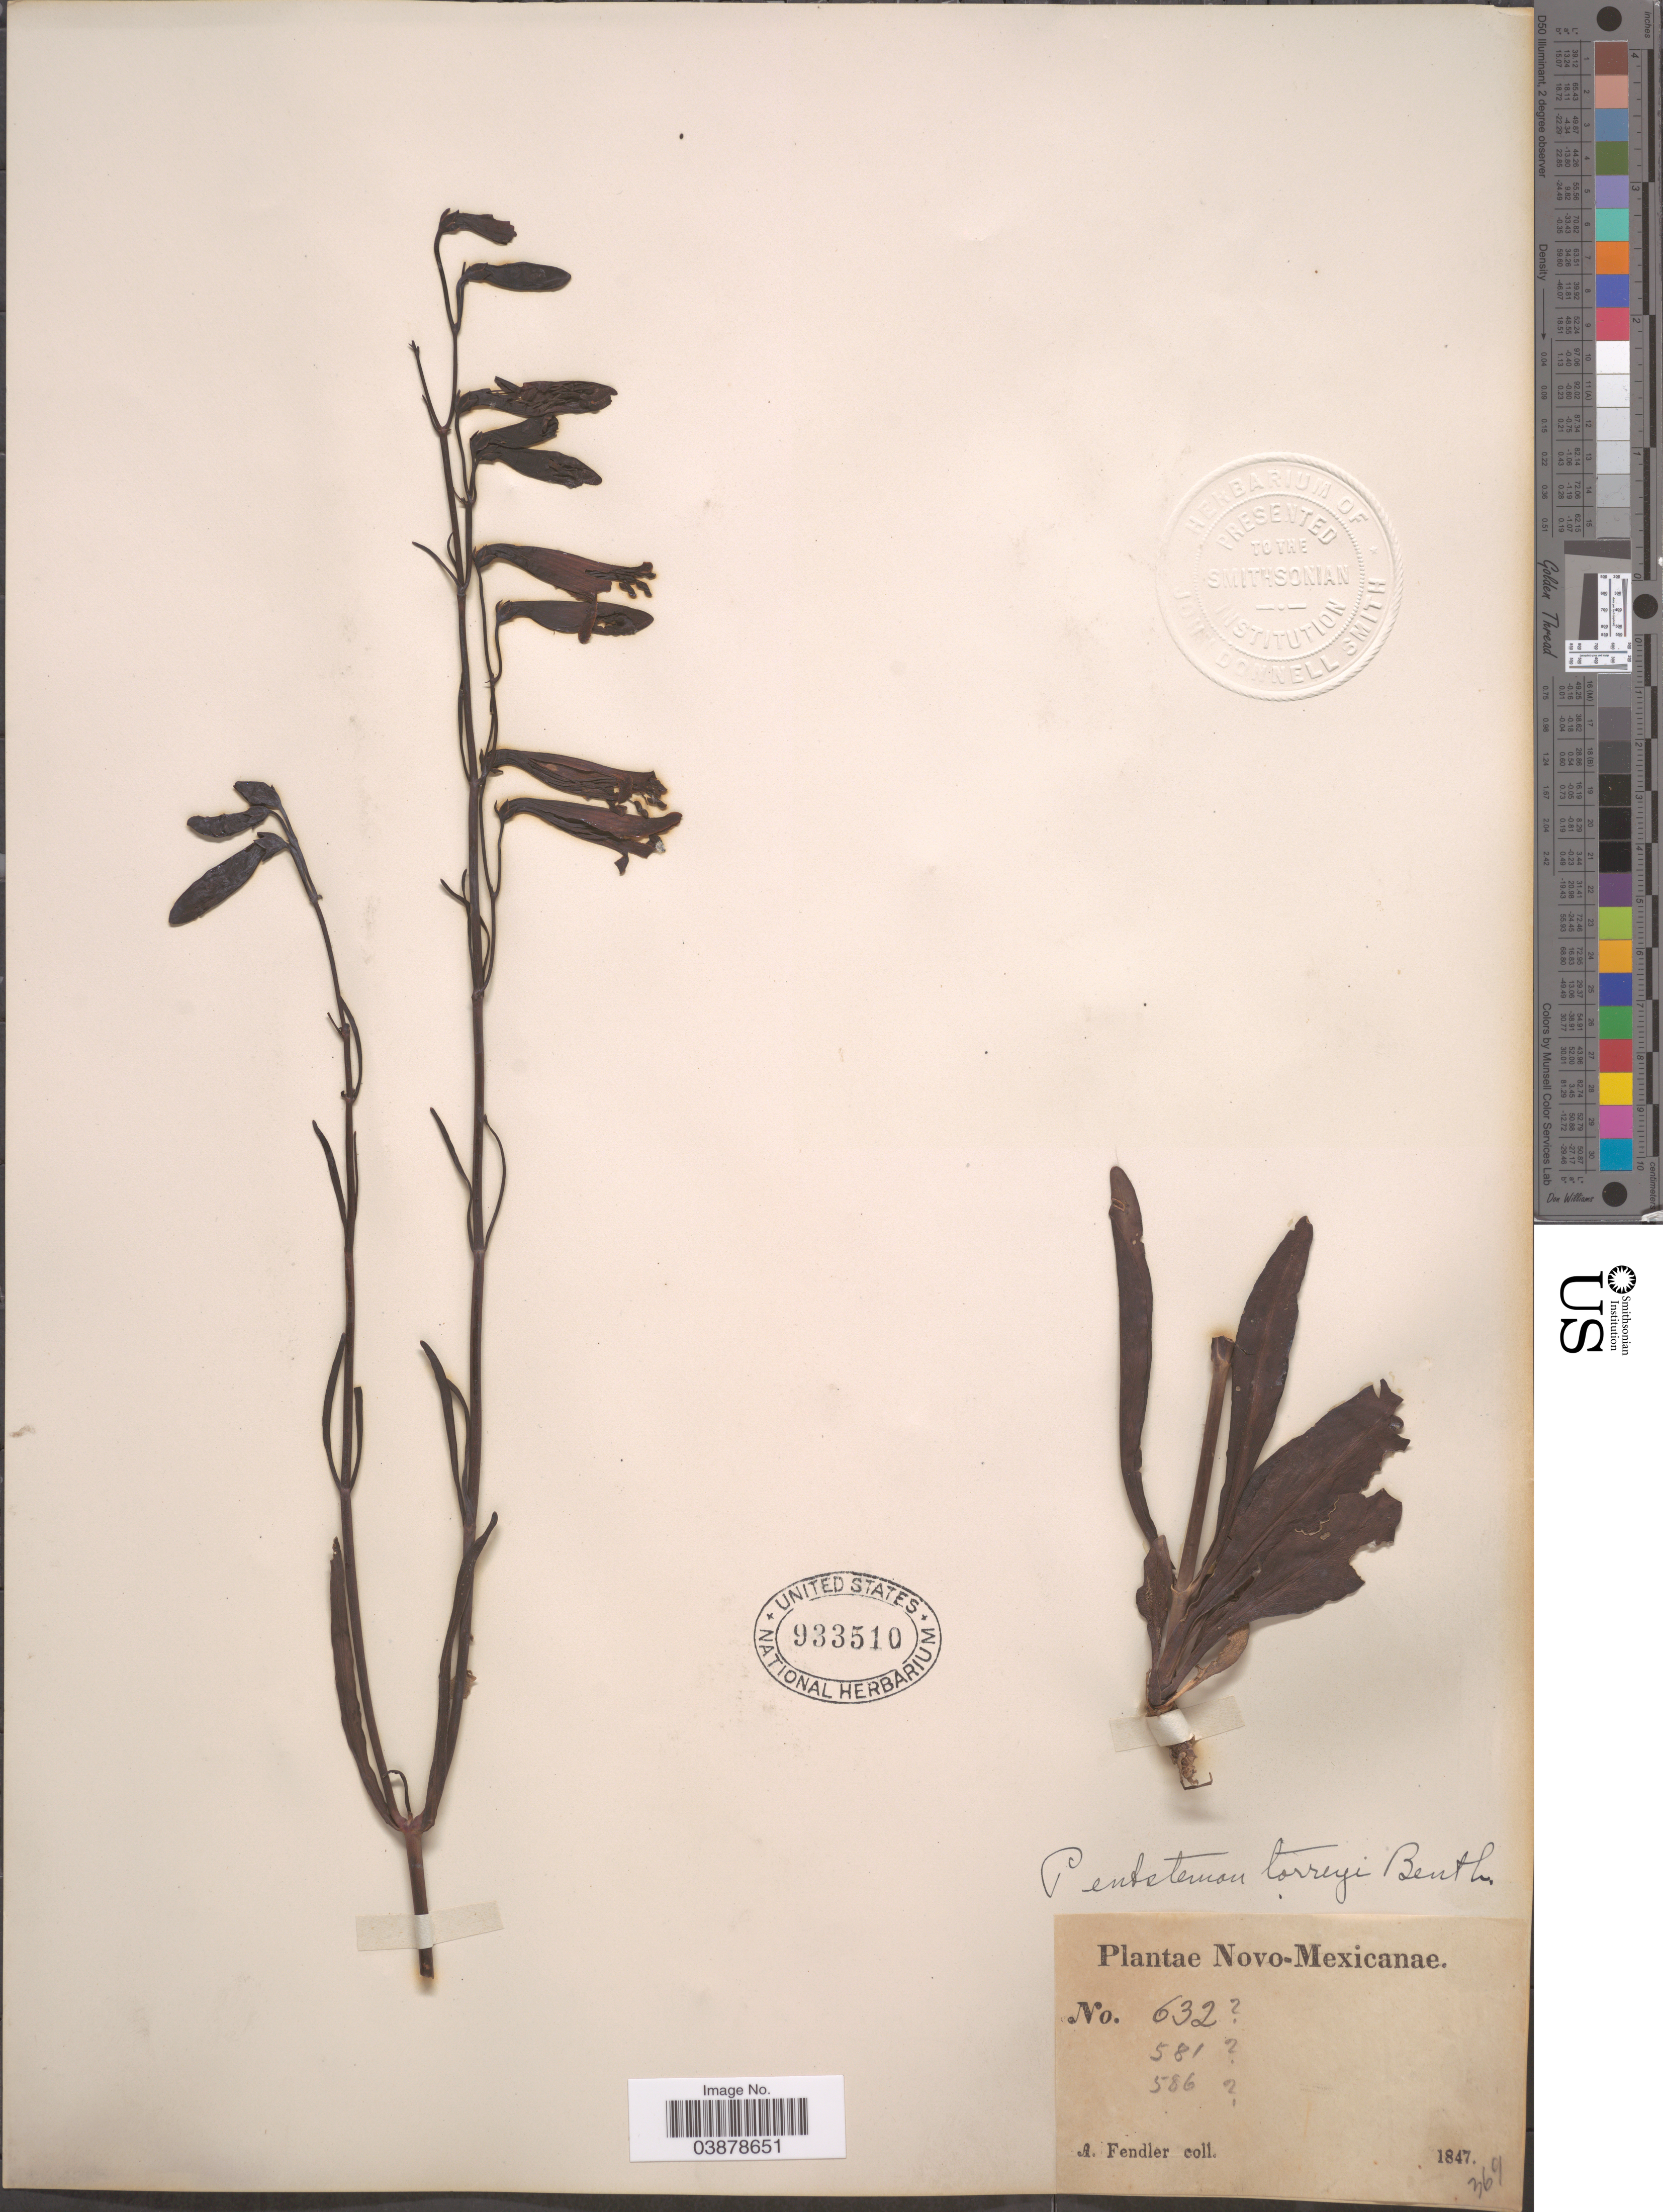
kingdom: Plantae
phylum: Tracheophyta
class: Magnoliopsida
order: Lamiales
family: Plantaginaceae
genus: Penstemon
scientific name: Penstemon torreyi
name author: Benth.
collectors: A. Fendler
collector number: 632?/581?/586?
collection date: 1847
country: United States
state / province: New Mexico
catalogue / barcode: US 933510